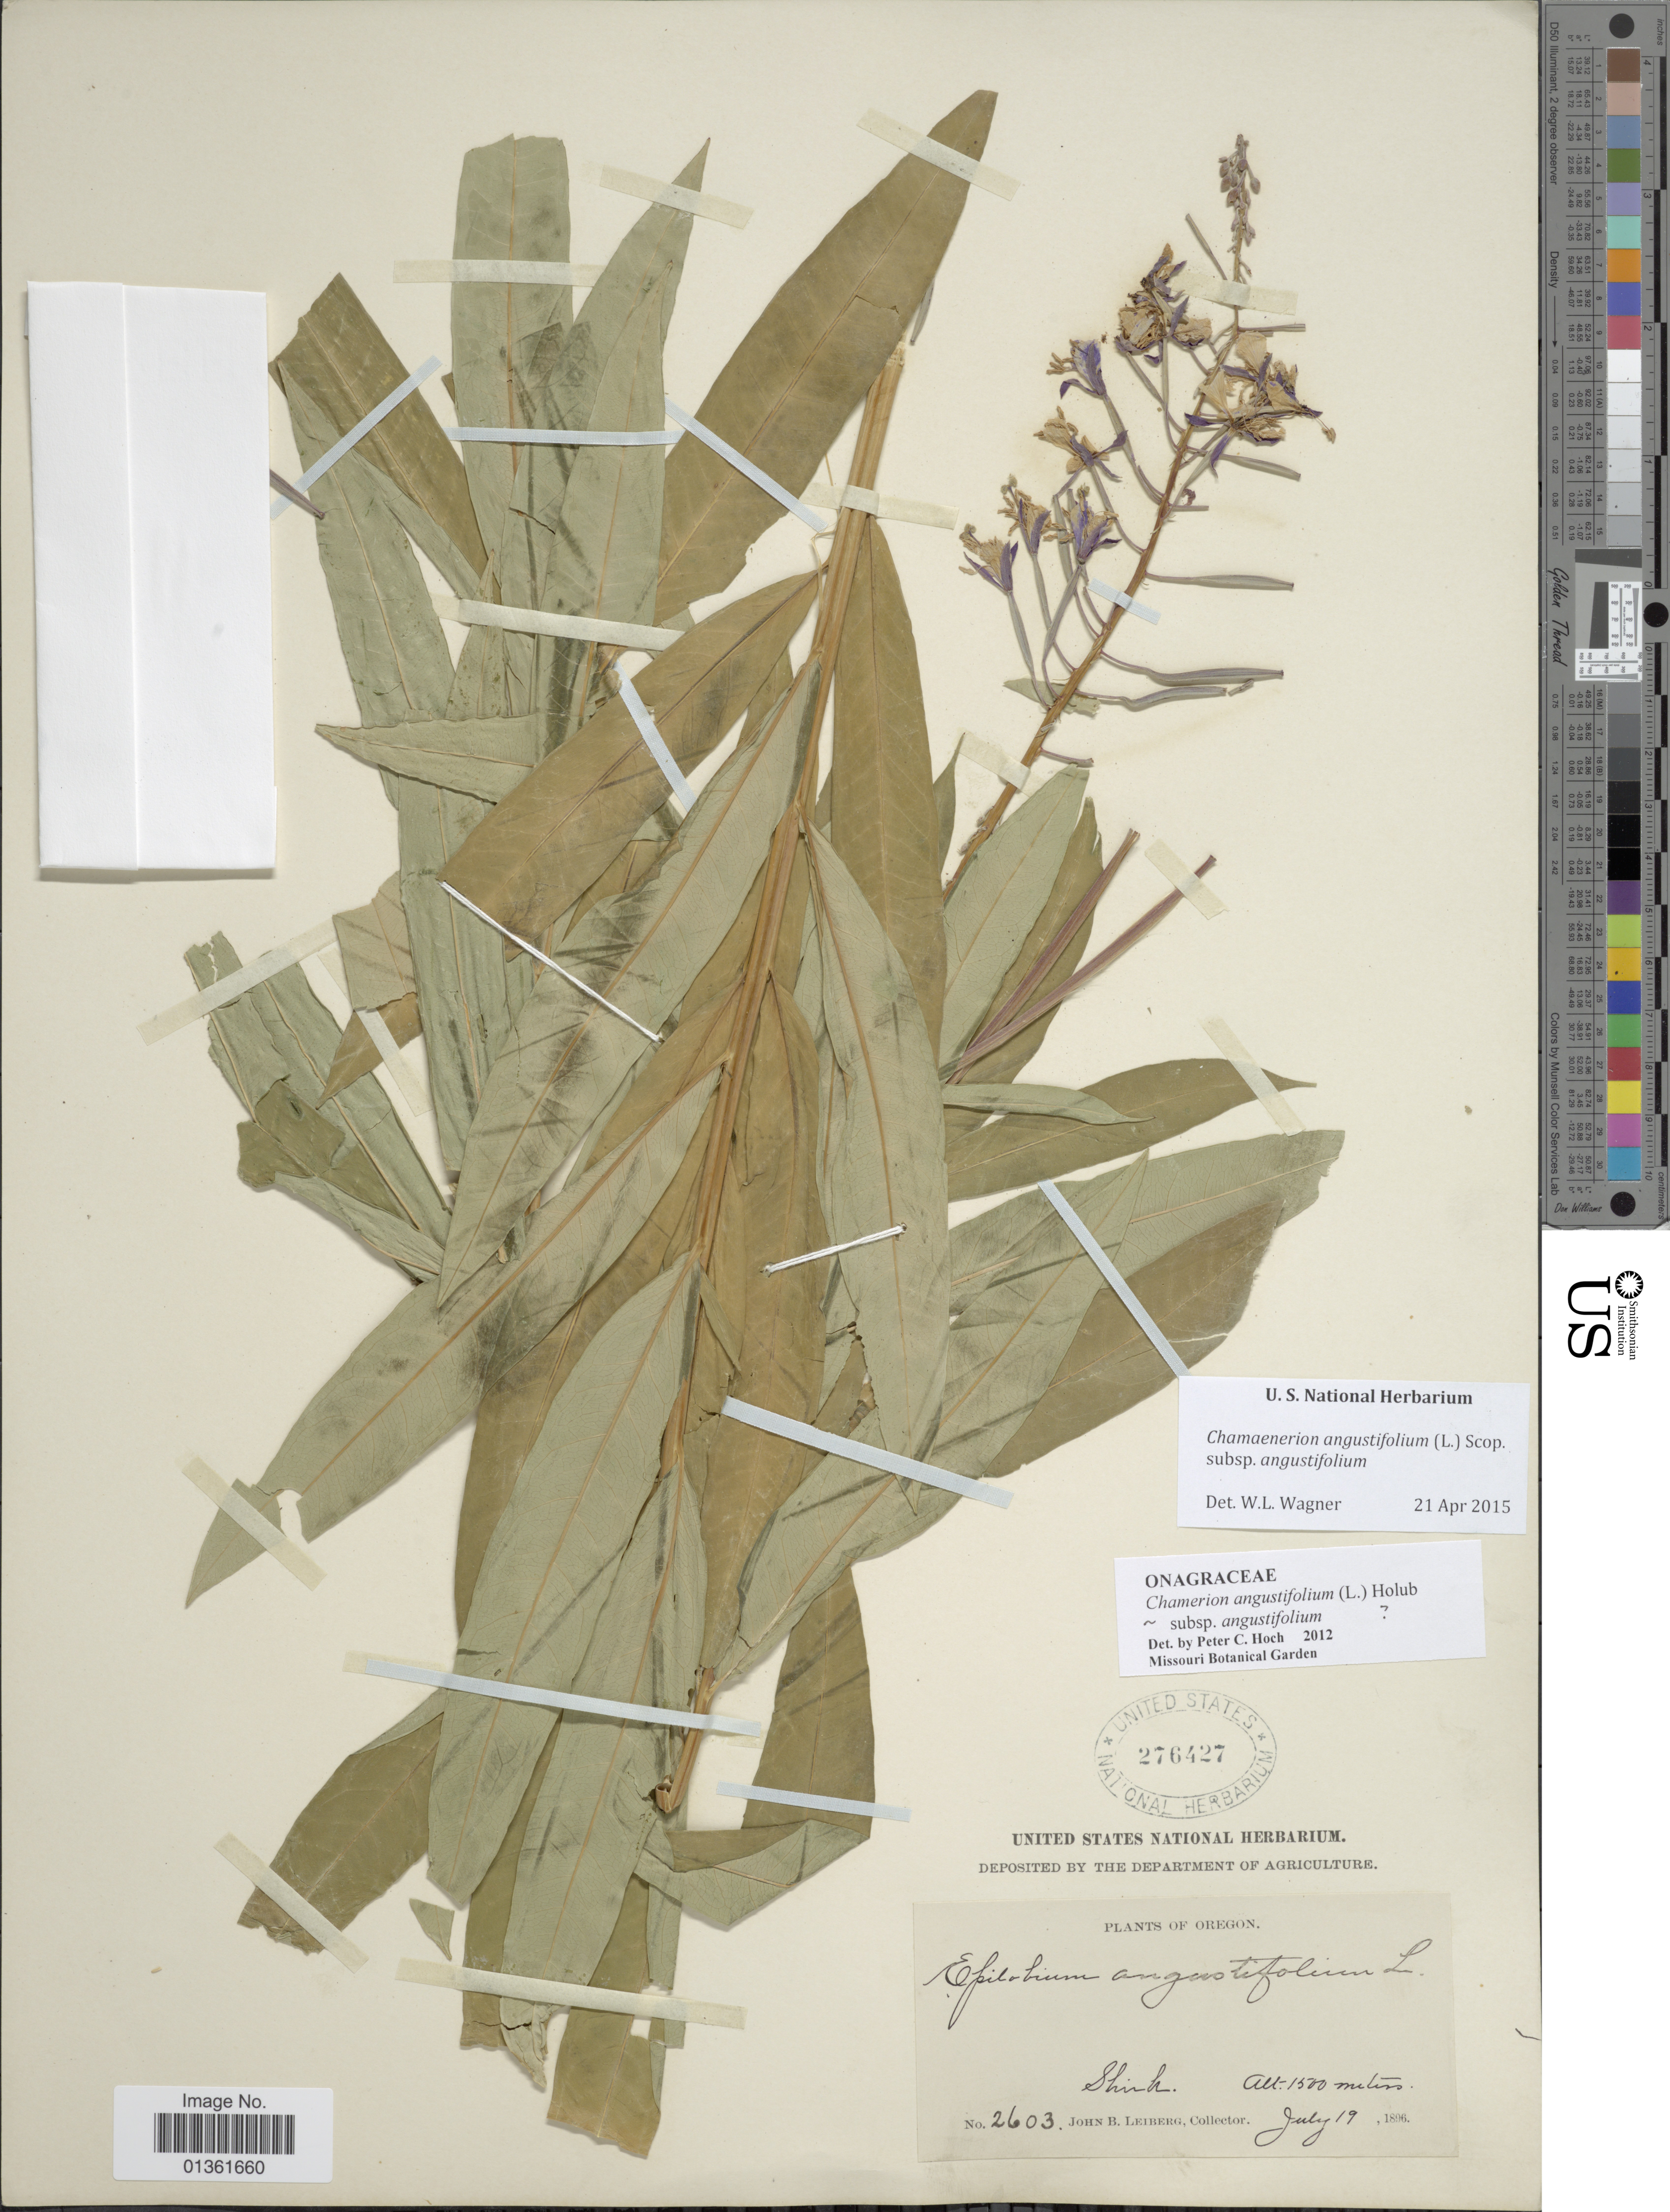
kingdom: Plantae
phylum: Tracheophyta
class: Magnoliopsida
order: Myrtales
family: Onagraceae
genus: Chamaenerion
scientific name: Chamaenerion angustifolium subsp. angustifolium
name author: (L.) Scop.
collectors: J. B. Leiberg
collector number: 2603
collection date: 1896-07-19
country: United States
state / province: Oregon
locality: Shirk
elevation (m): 1500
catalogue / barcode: US 276427